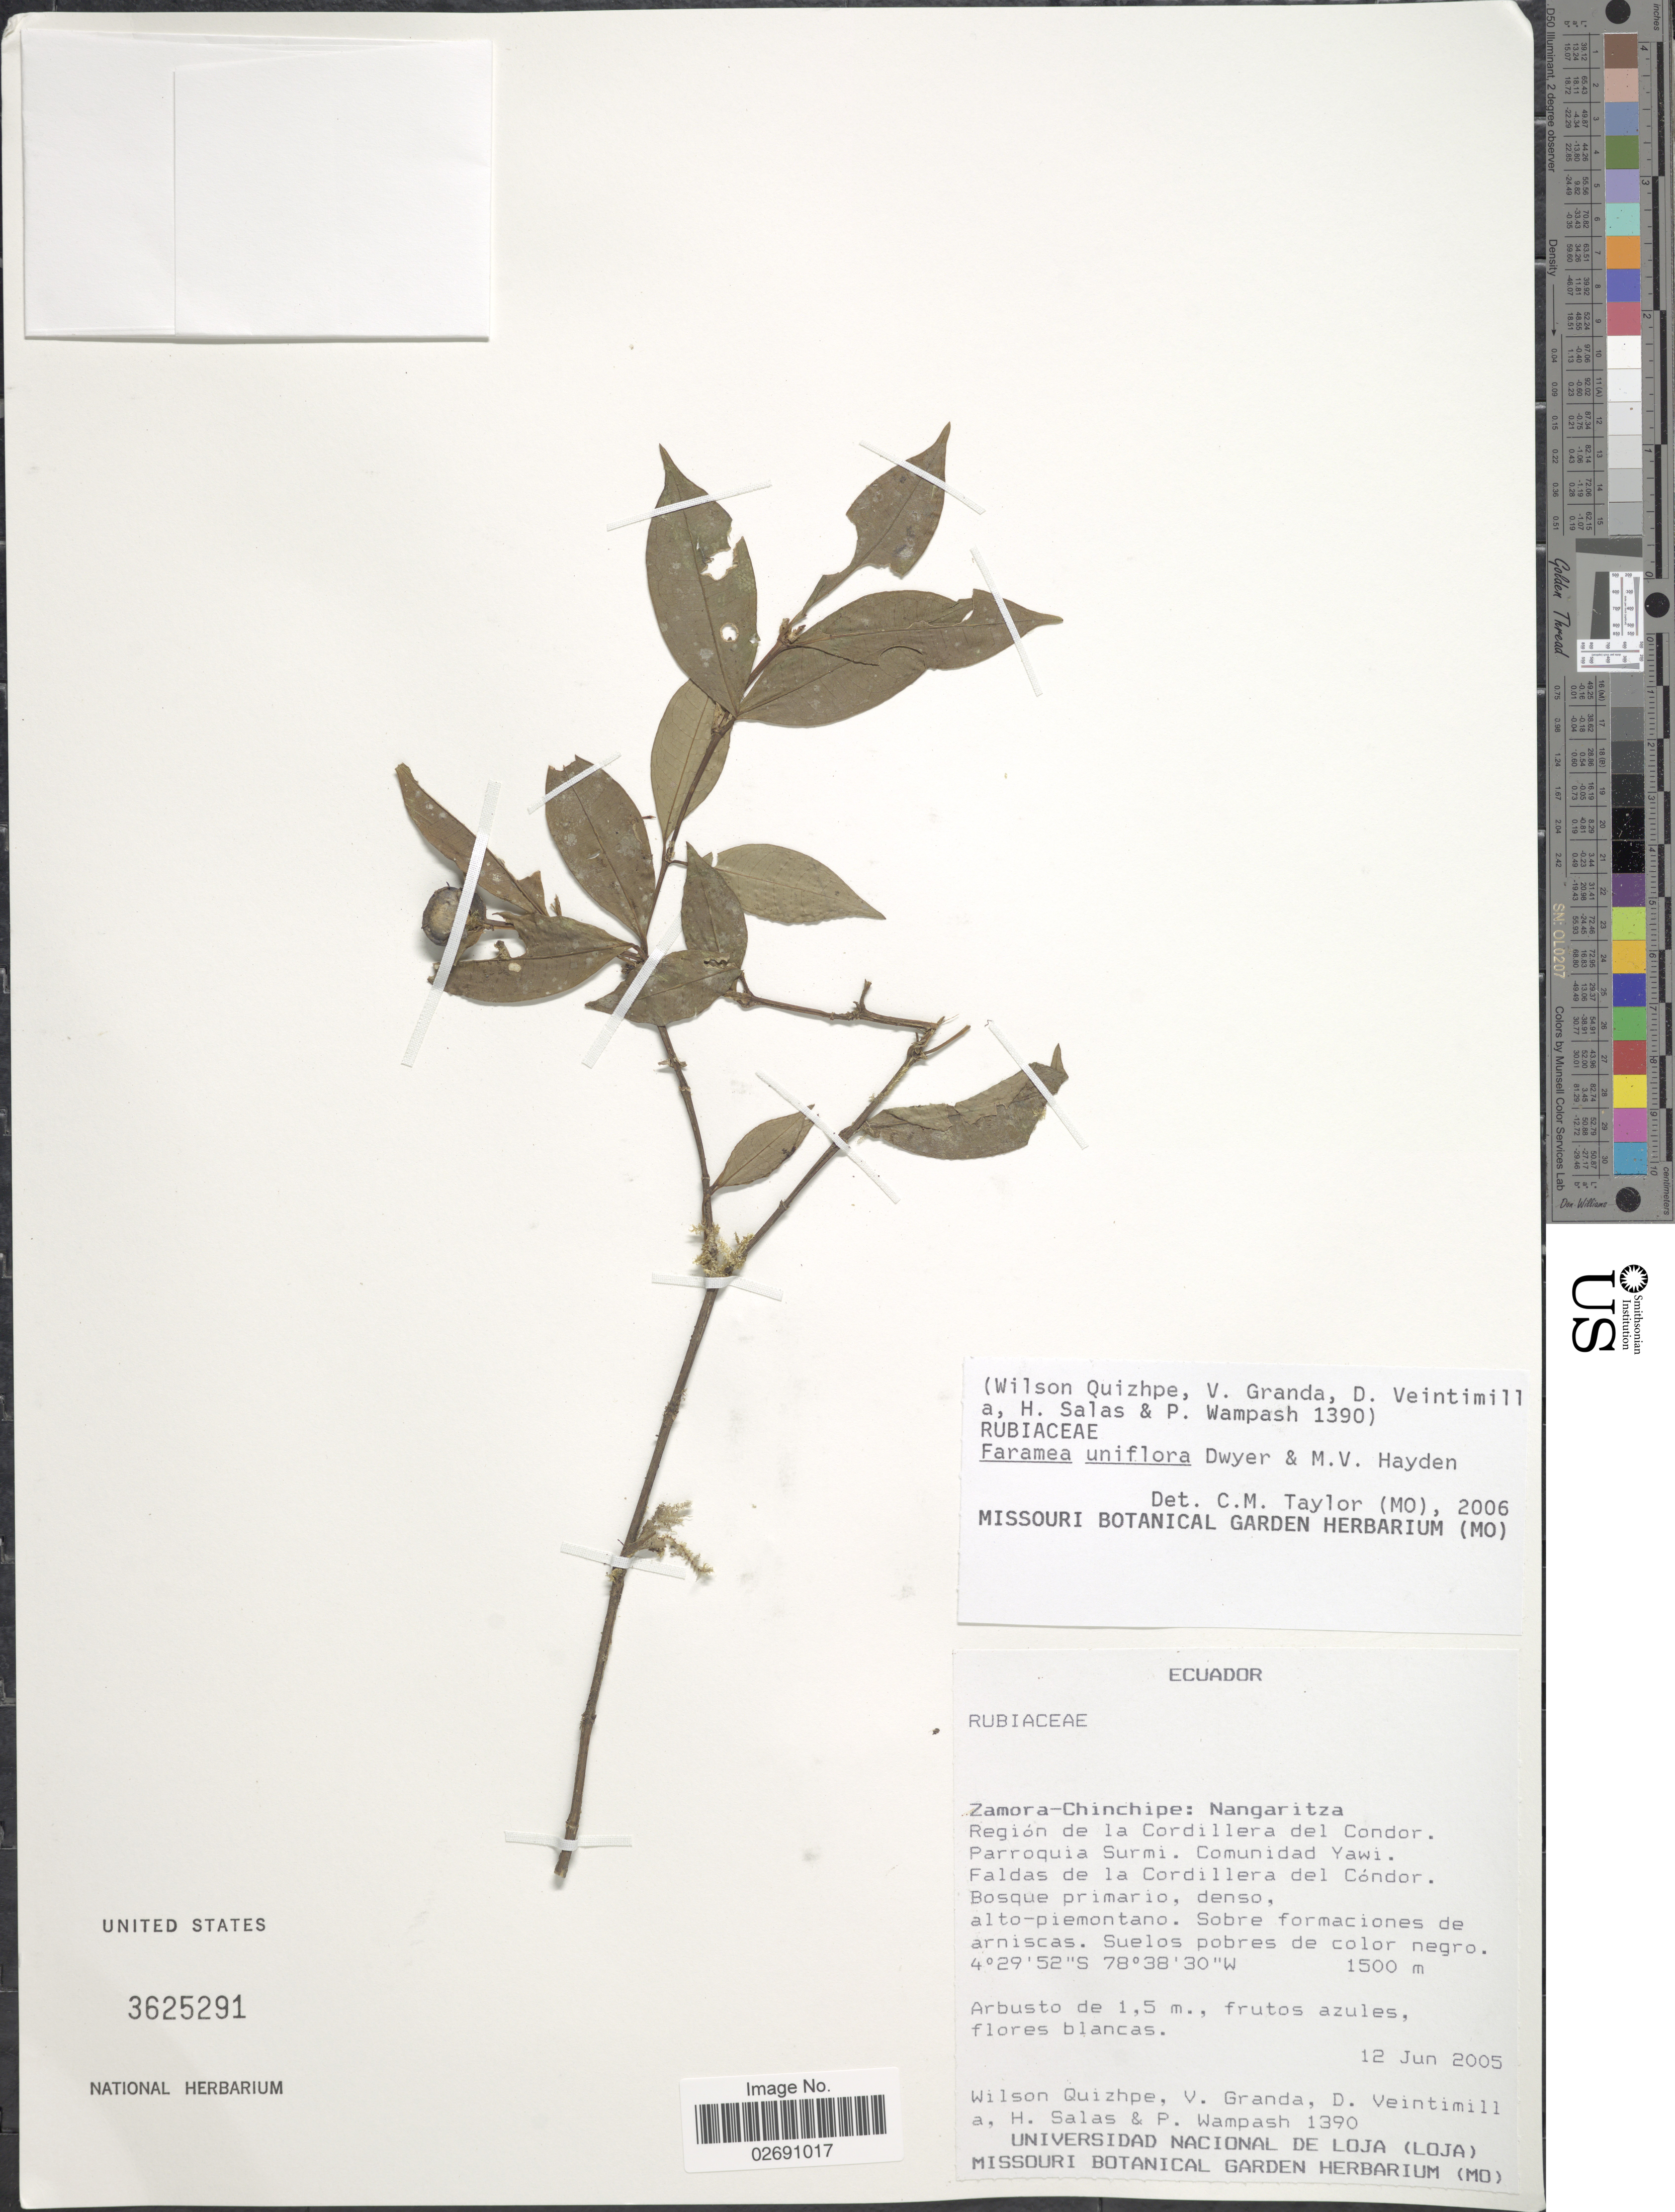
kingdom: Plantae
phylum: Tracheophyta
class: Magnoliopsida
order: Gentianales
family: Rubiaceae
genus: Faramea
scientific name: Faramea uniflora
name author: Dwyer & M.V. Hayden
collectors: W. Quizhpe, V. Granda, D. Veintimill, H. Salas & P. Wampash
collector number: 1390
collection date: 2005-06-12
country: Ecuador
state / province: Zamora-Chinchipe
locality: Nangaritza, Region de la Cordillera del Condor, Parroquia Surmi, Comunidad Yawi, Faldas de la Cordillera del Condor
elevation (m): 1500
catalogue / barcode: US 3625291